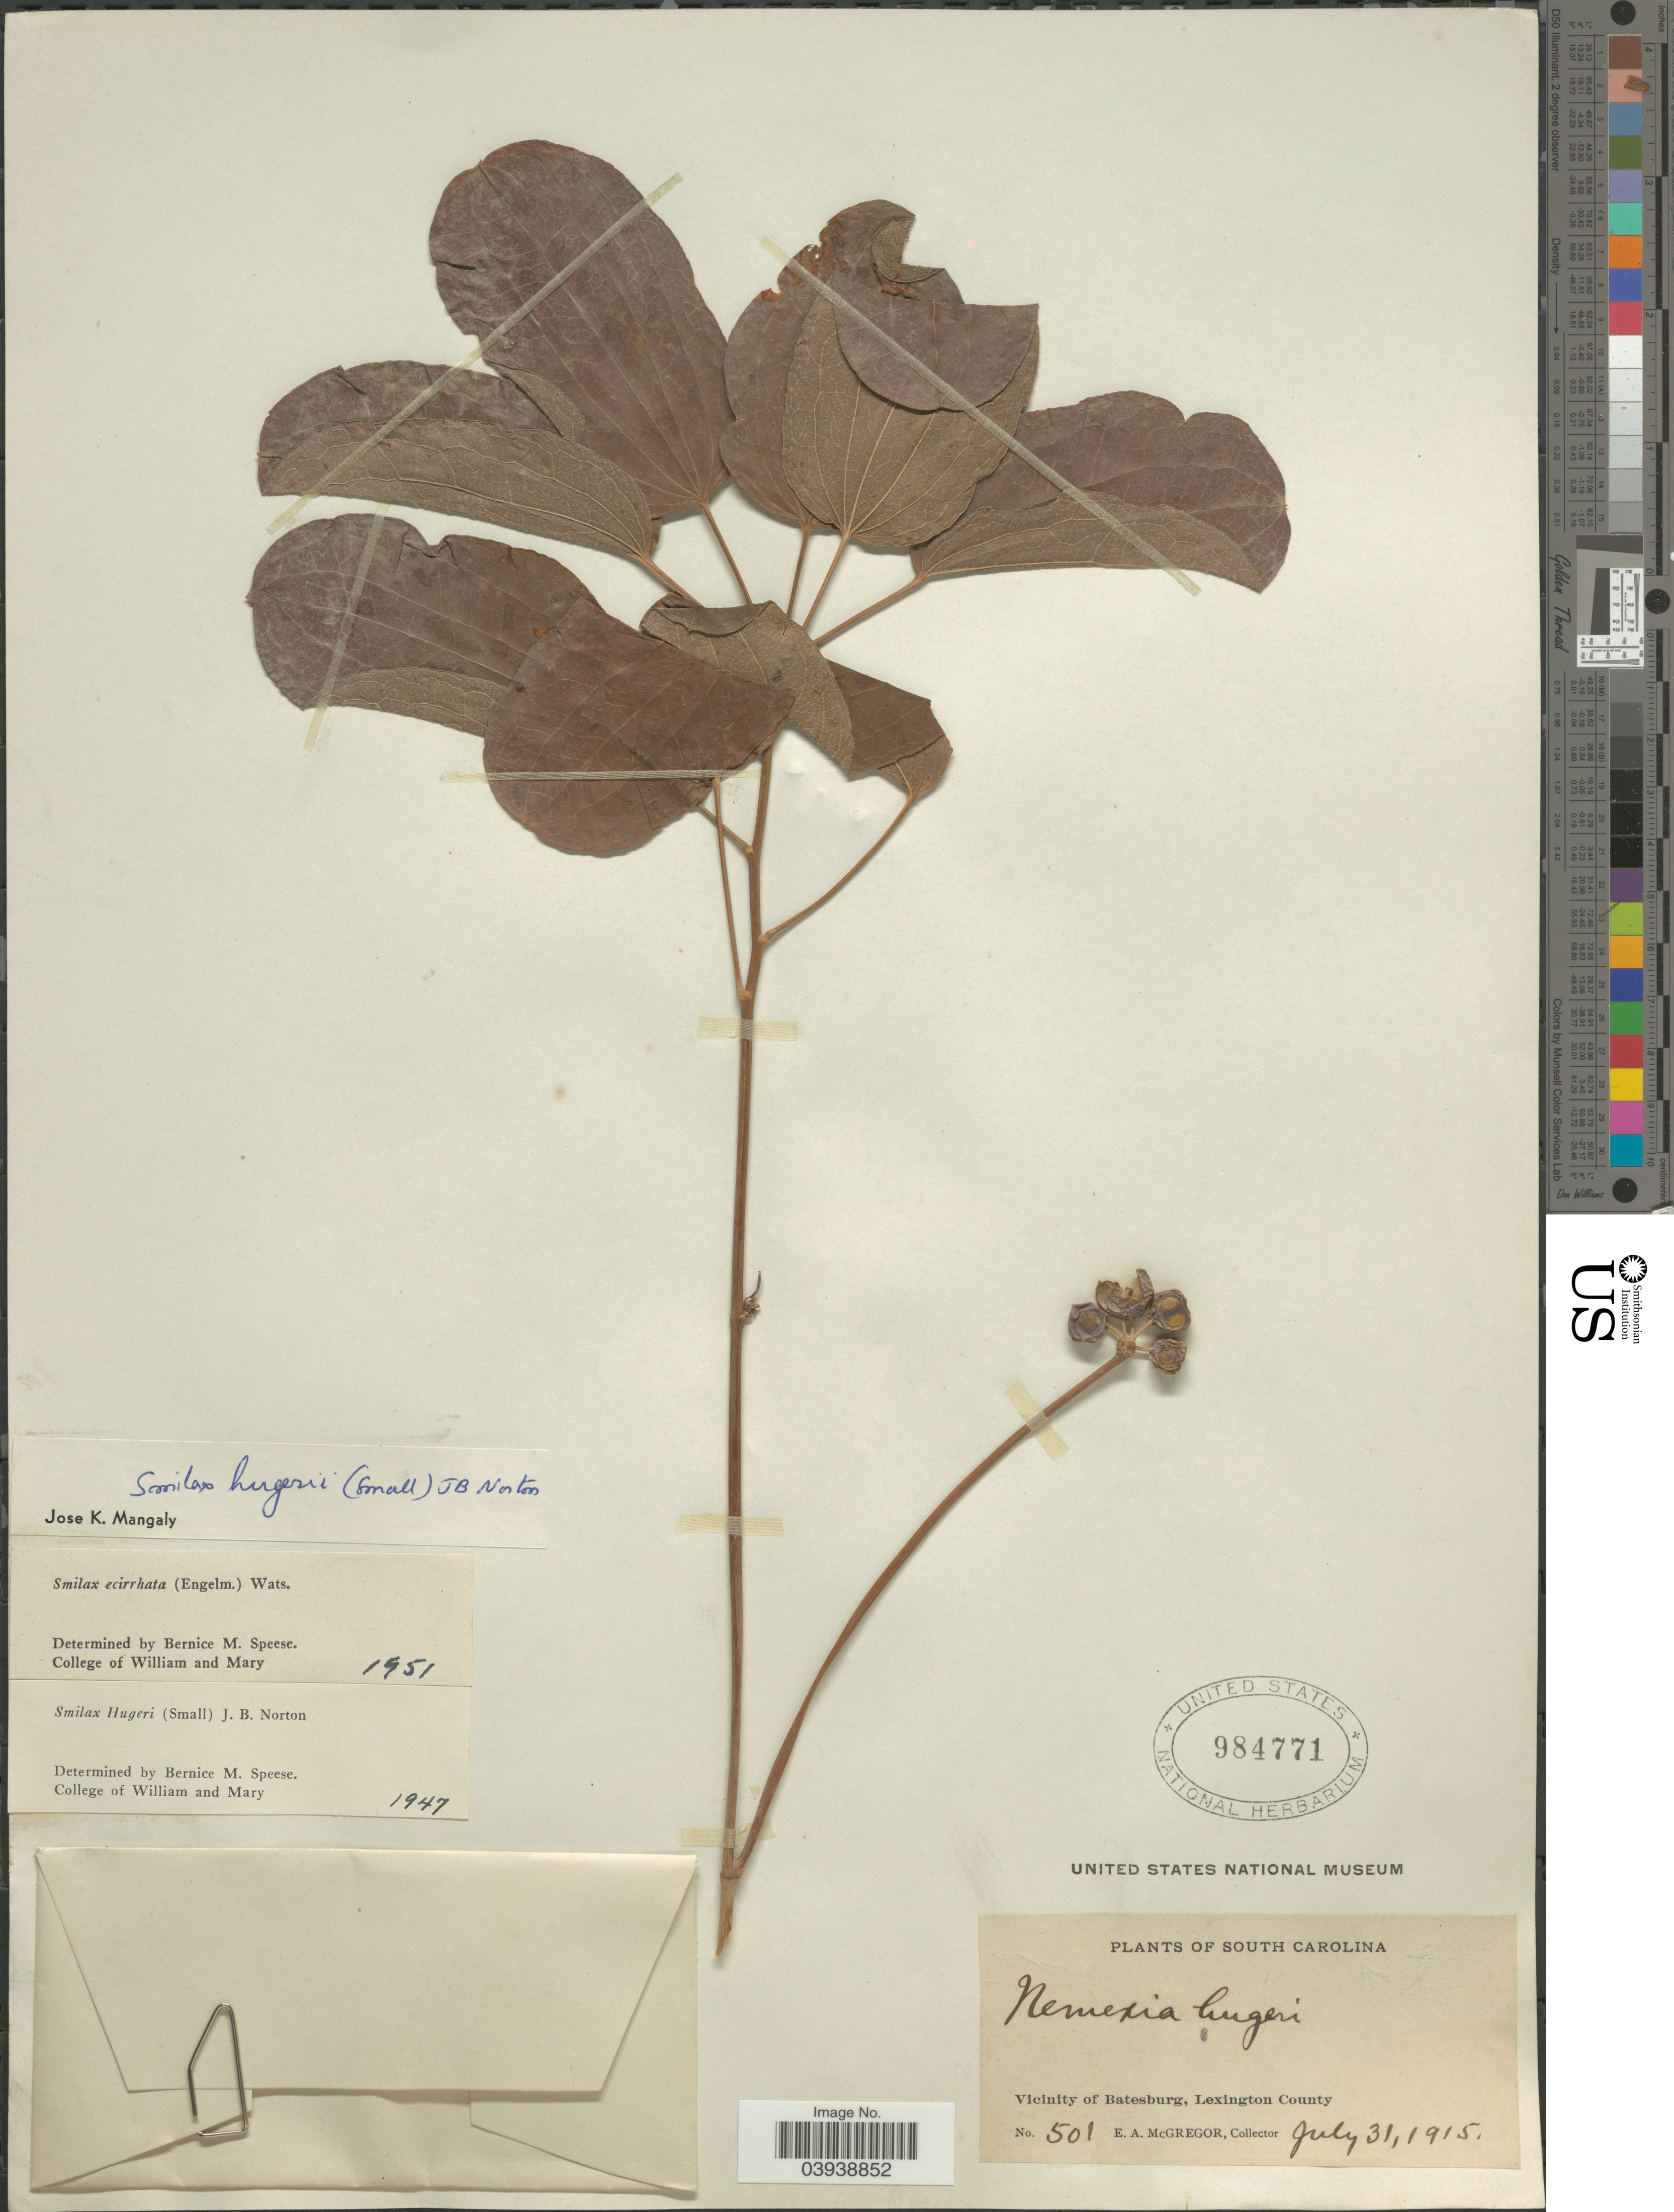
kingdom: Plantae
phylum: Tracheophyta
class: Liliopsida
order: Liliales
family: Smilacaceae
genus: Smilax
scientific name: Smilax hugeri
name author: J.B. Norton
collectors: E. A. McGregor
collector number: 501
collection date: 1915-07-31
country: United States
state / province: South Carolina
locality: Vicinity of Batesburg, Lexington County.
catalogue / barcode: US 984771